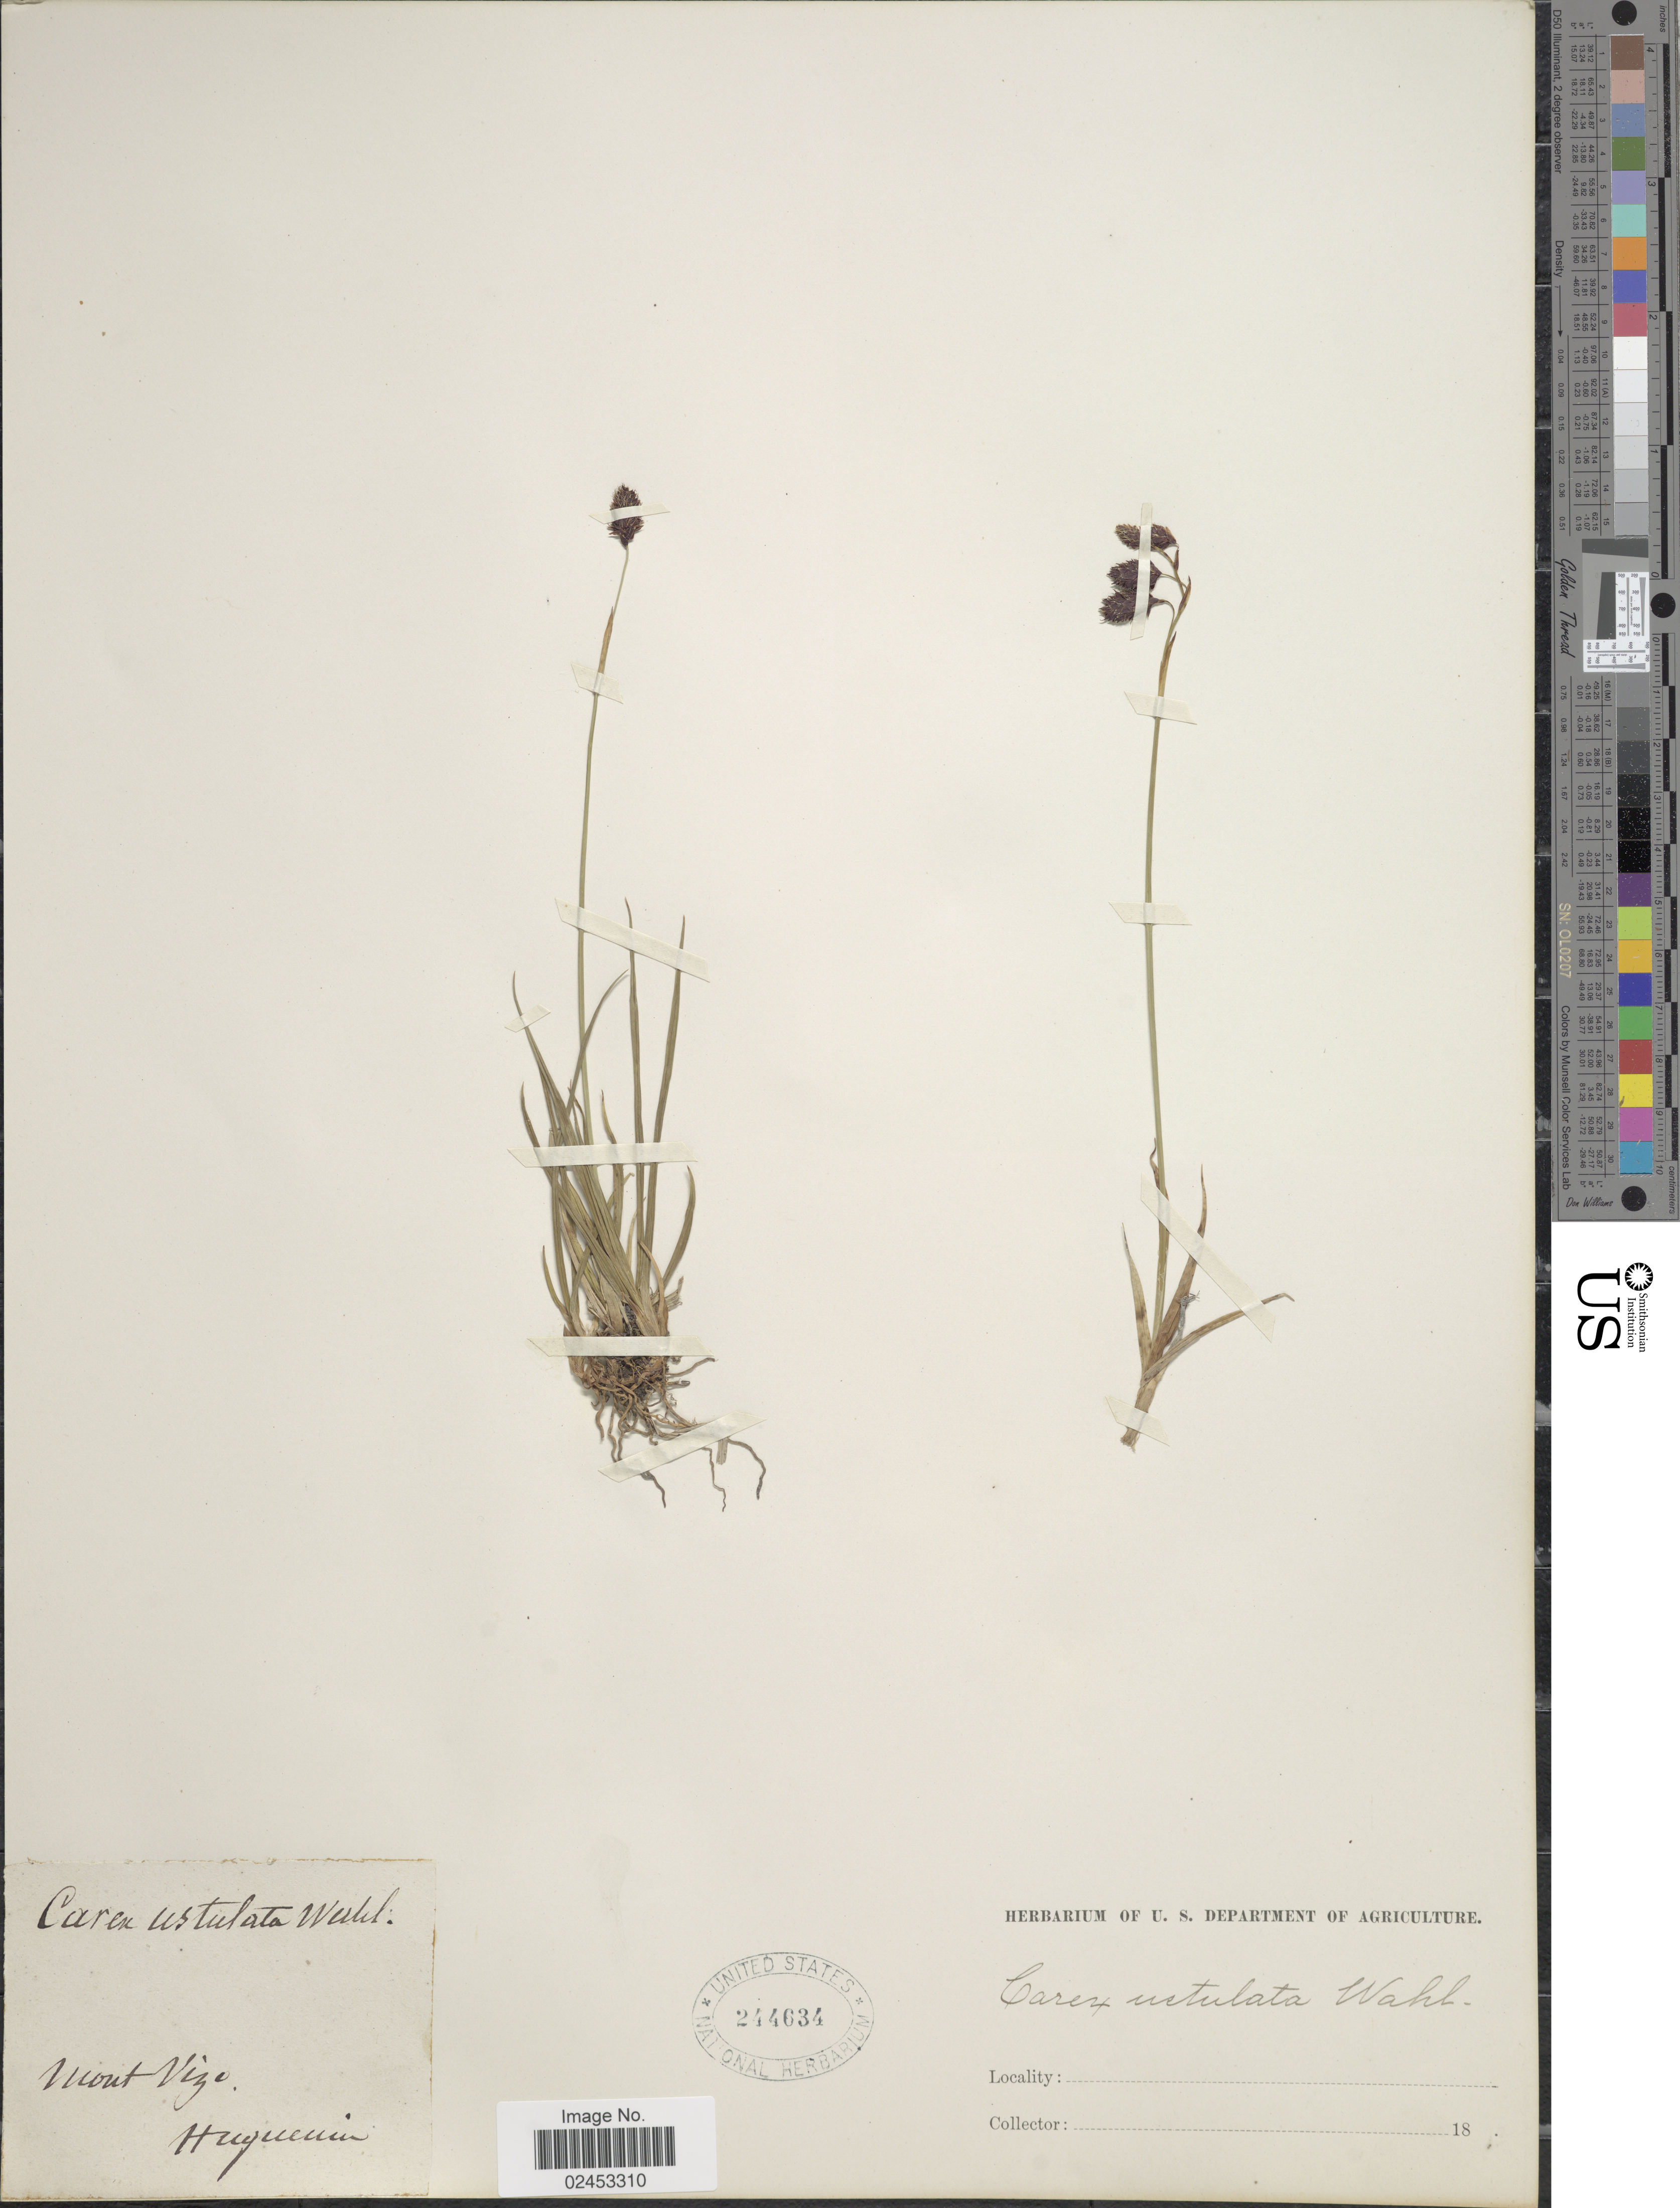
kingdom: Plantae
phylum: Tracheophyta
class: Liliopsida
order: Poales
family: Cyperaceae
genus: Carex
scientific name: Carex atrofusca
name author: Schkuhr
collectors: Huguenin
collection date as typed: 18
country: Italy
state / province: Piedmont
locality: Mont Vizo.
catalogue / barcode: US 244634